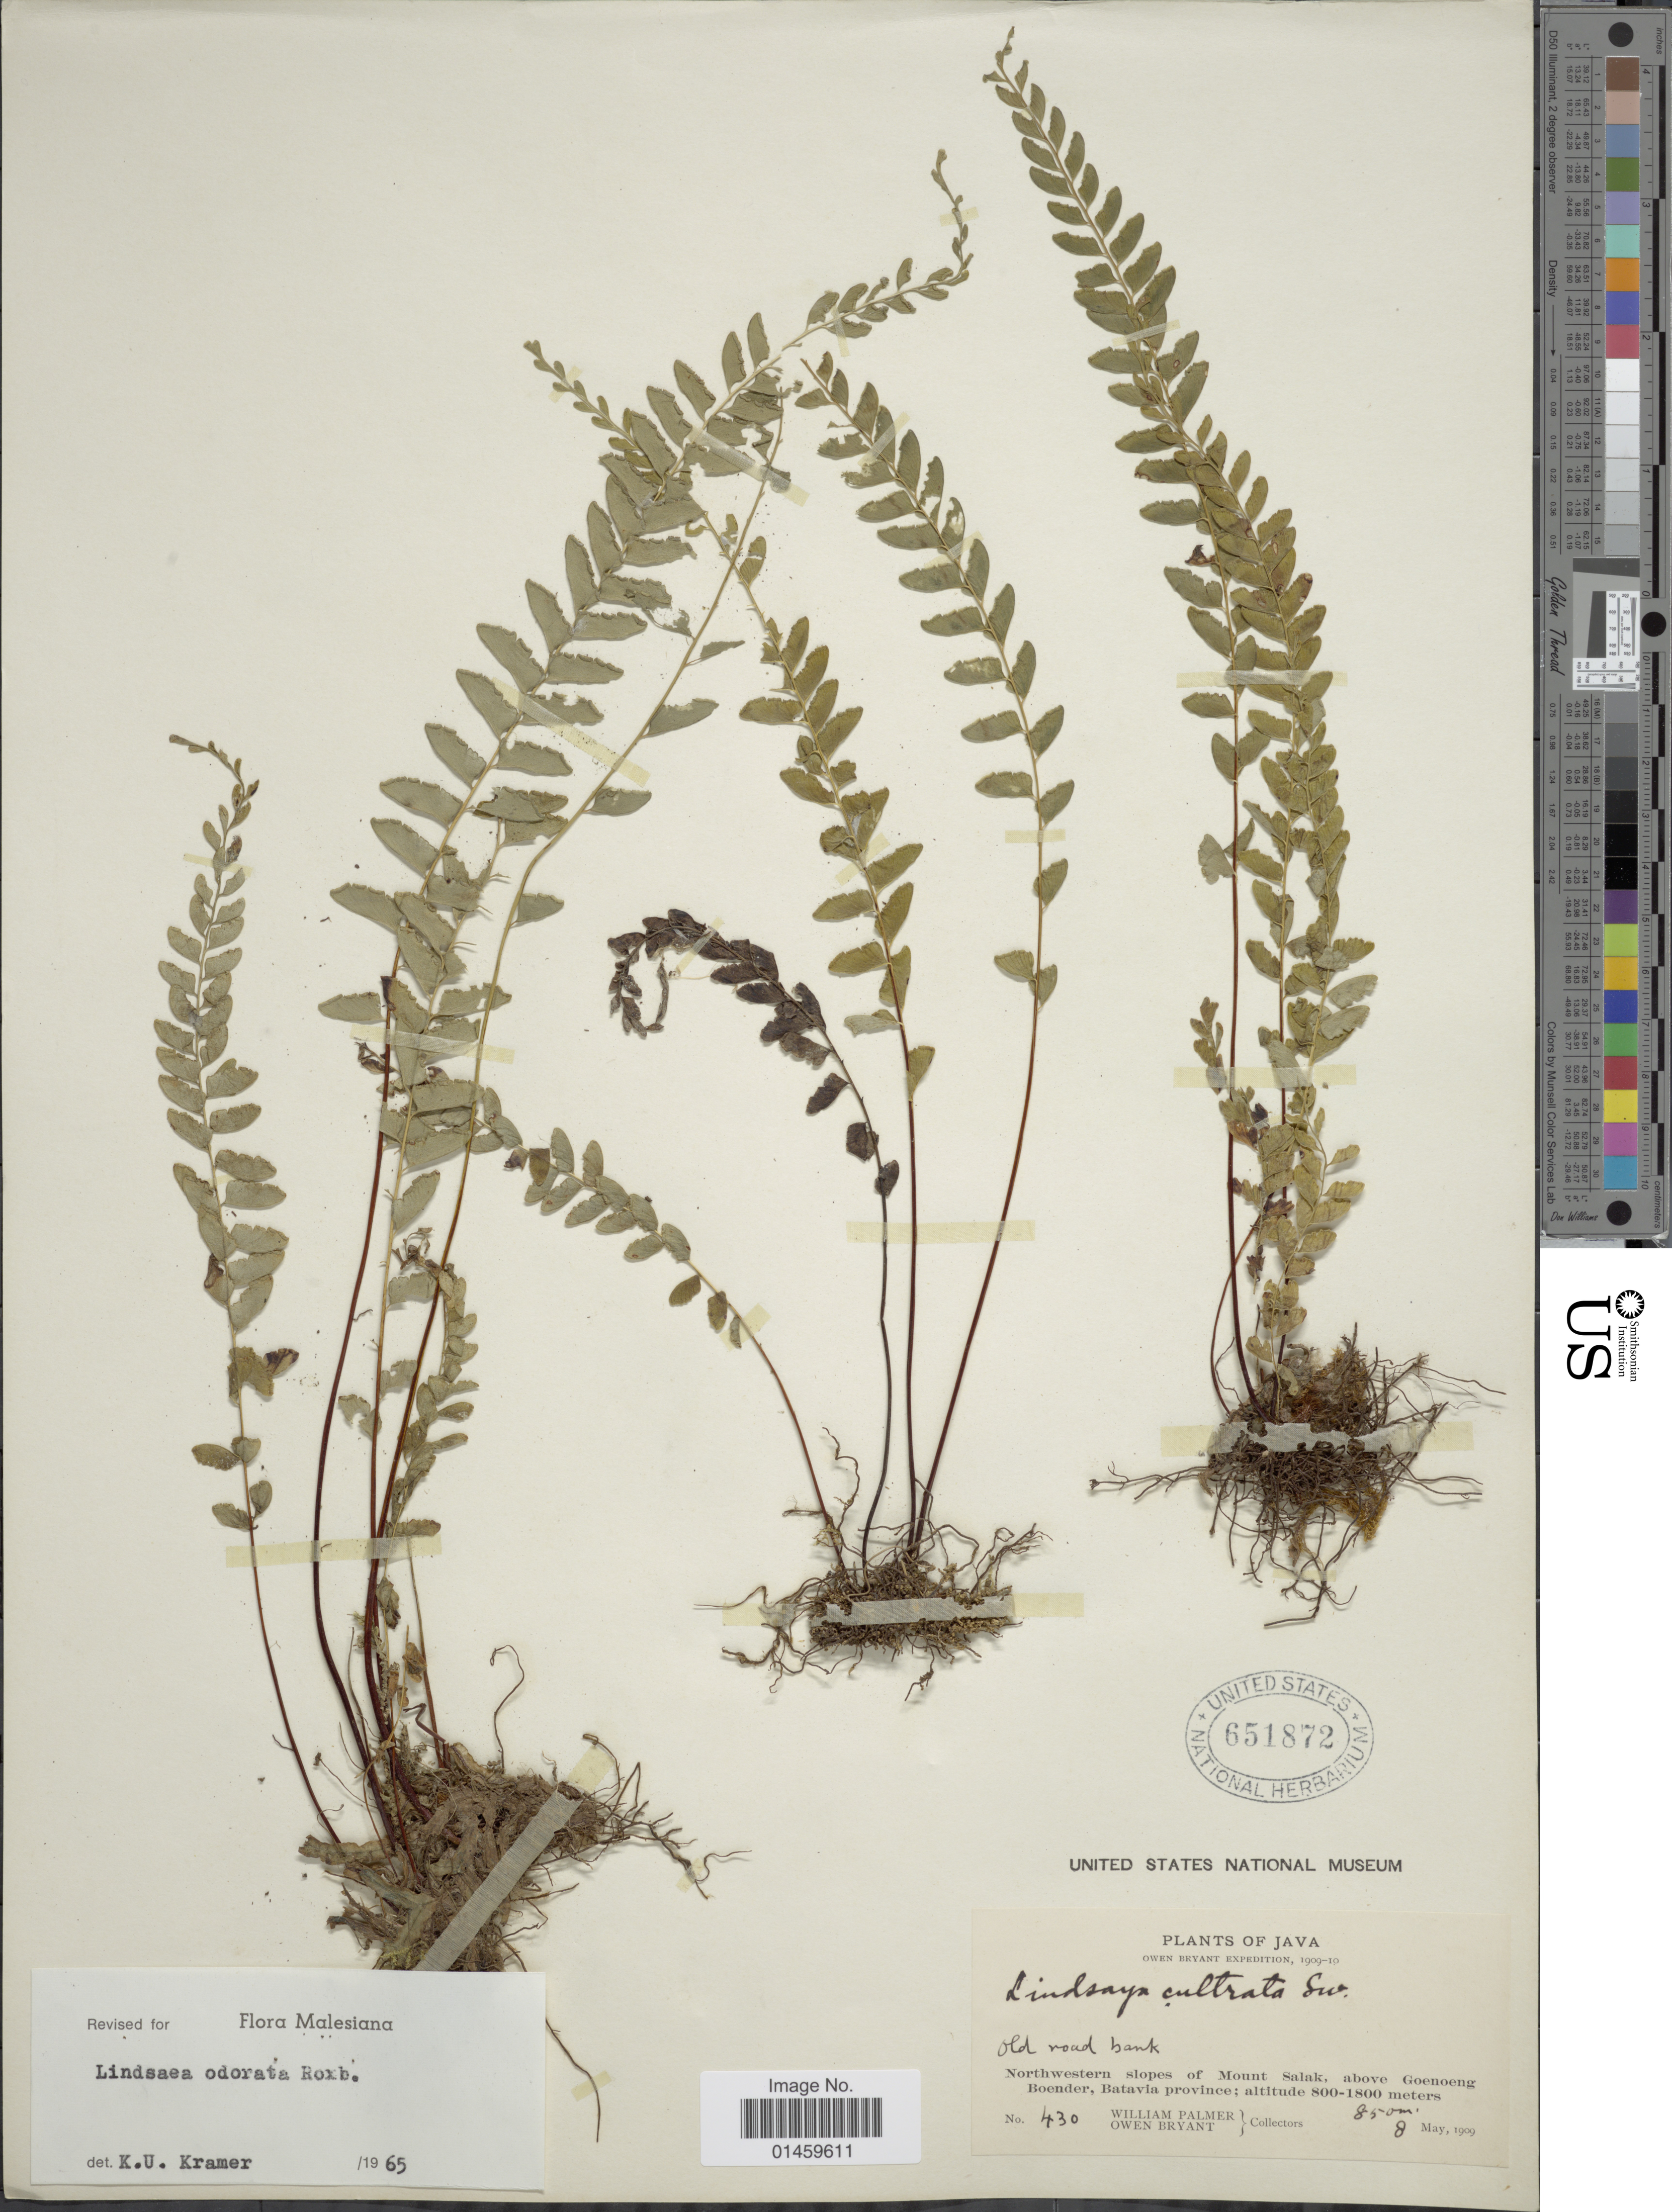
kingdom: Plantae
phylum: Tracheophyta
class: Polypodiopsida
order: Polypodiales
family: Lindsaeaceae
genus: Lindsaea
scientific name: Lindsaea odorata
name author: Roxb.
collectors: W. Palmer & O. Bryant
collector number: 430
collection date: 1909-05-08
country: Indonesia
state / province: Java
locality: Northwestern slopes of Mount Salake, above Goenoeng Boender, Batavia province. Old road bank.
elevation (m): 850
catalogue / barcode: US 651872